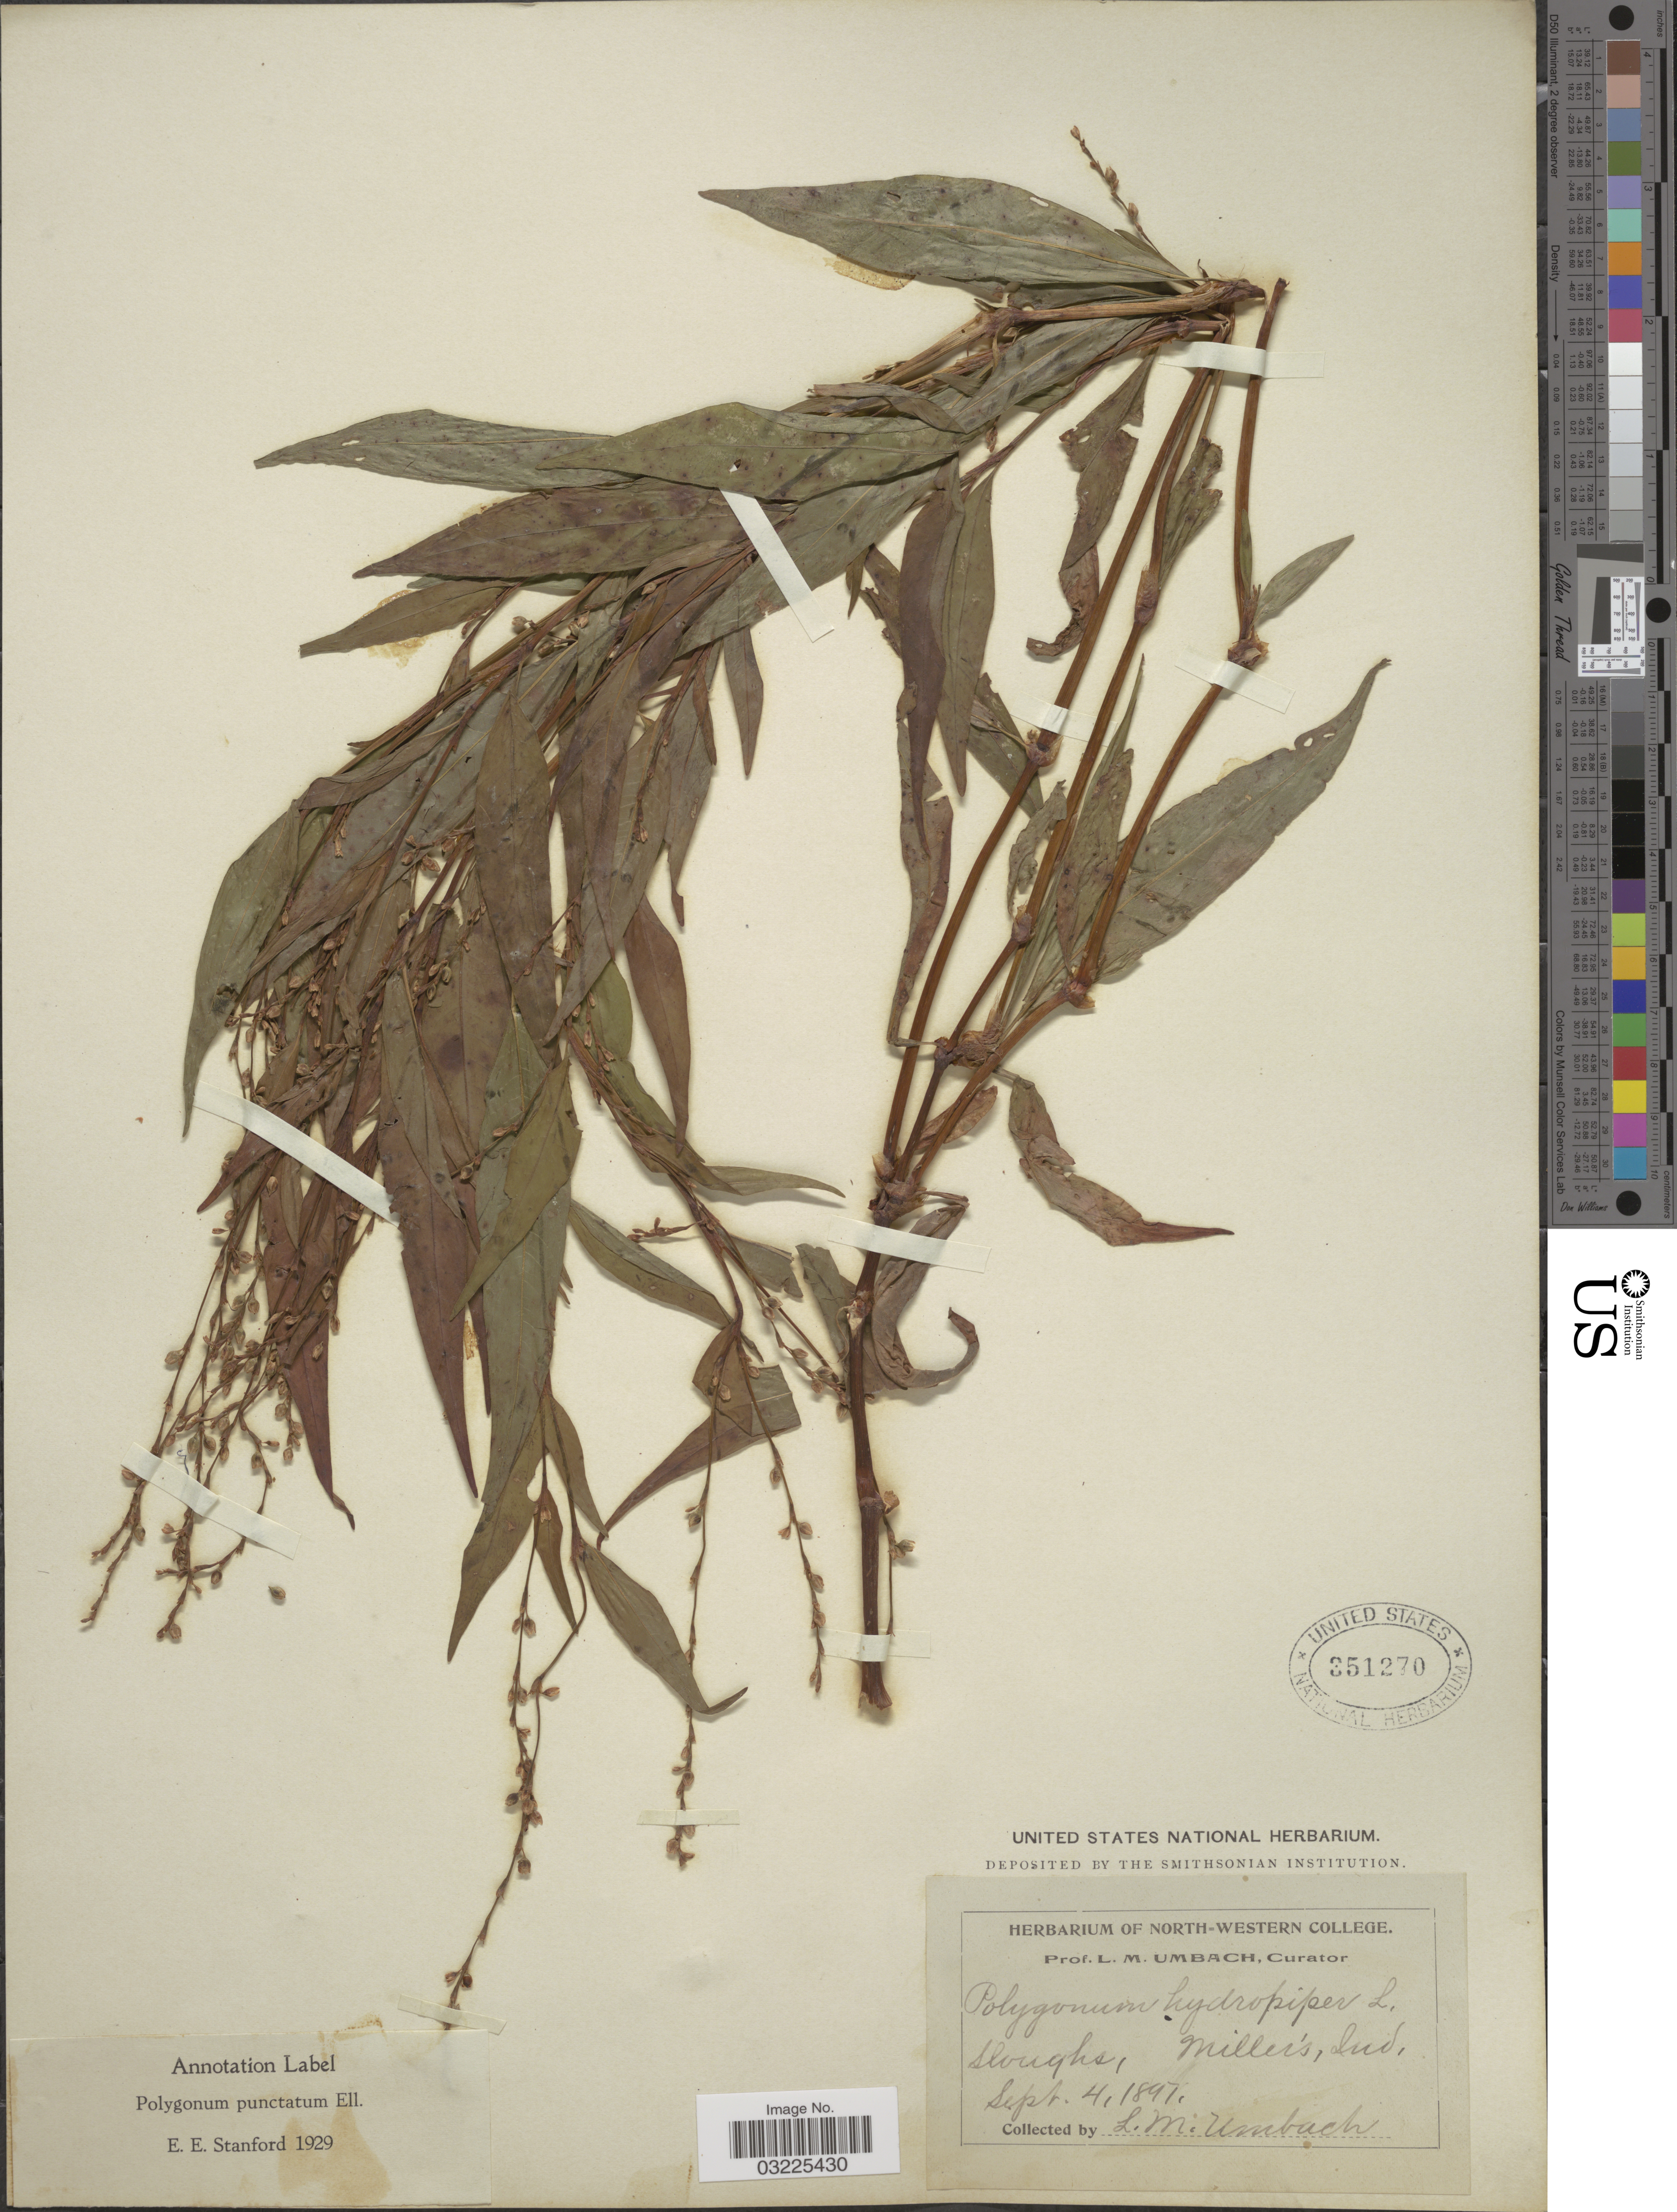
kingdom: Plantae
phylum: Tracheophyta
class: Magnoliopsida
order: Caryophyllales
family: Polygonaceae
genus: Persicaria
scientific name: Persicaria robustior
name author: (Small) E.P. Bicknell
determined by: Atha, D. E.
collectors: L. M. Umbach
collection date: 1897-09-04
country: United States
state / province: Indiana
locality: Sloughs, Miller's.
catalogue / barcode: US 351270